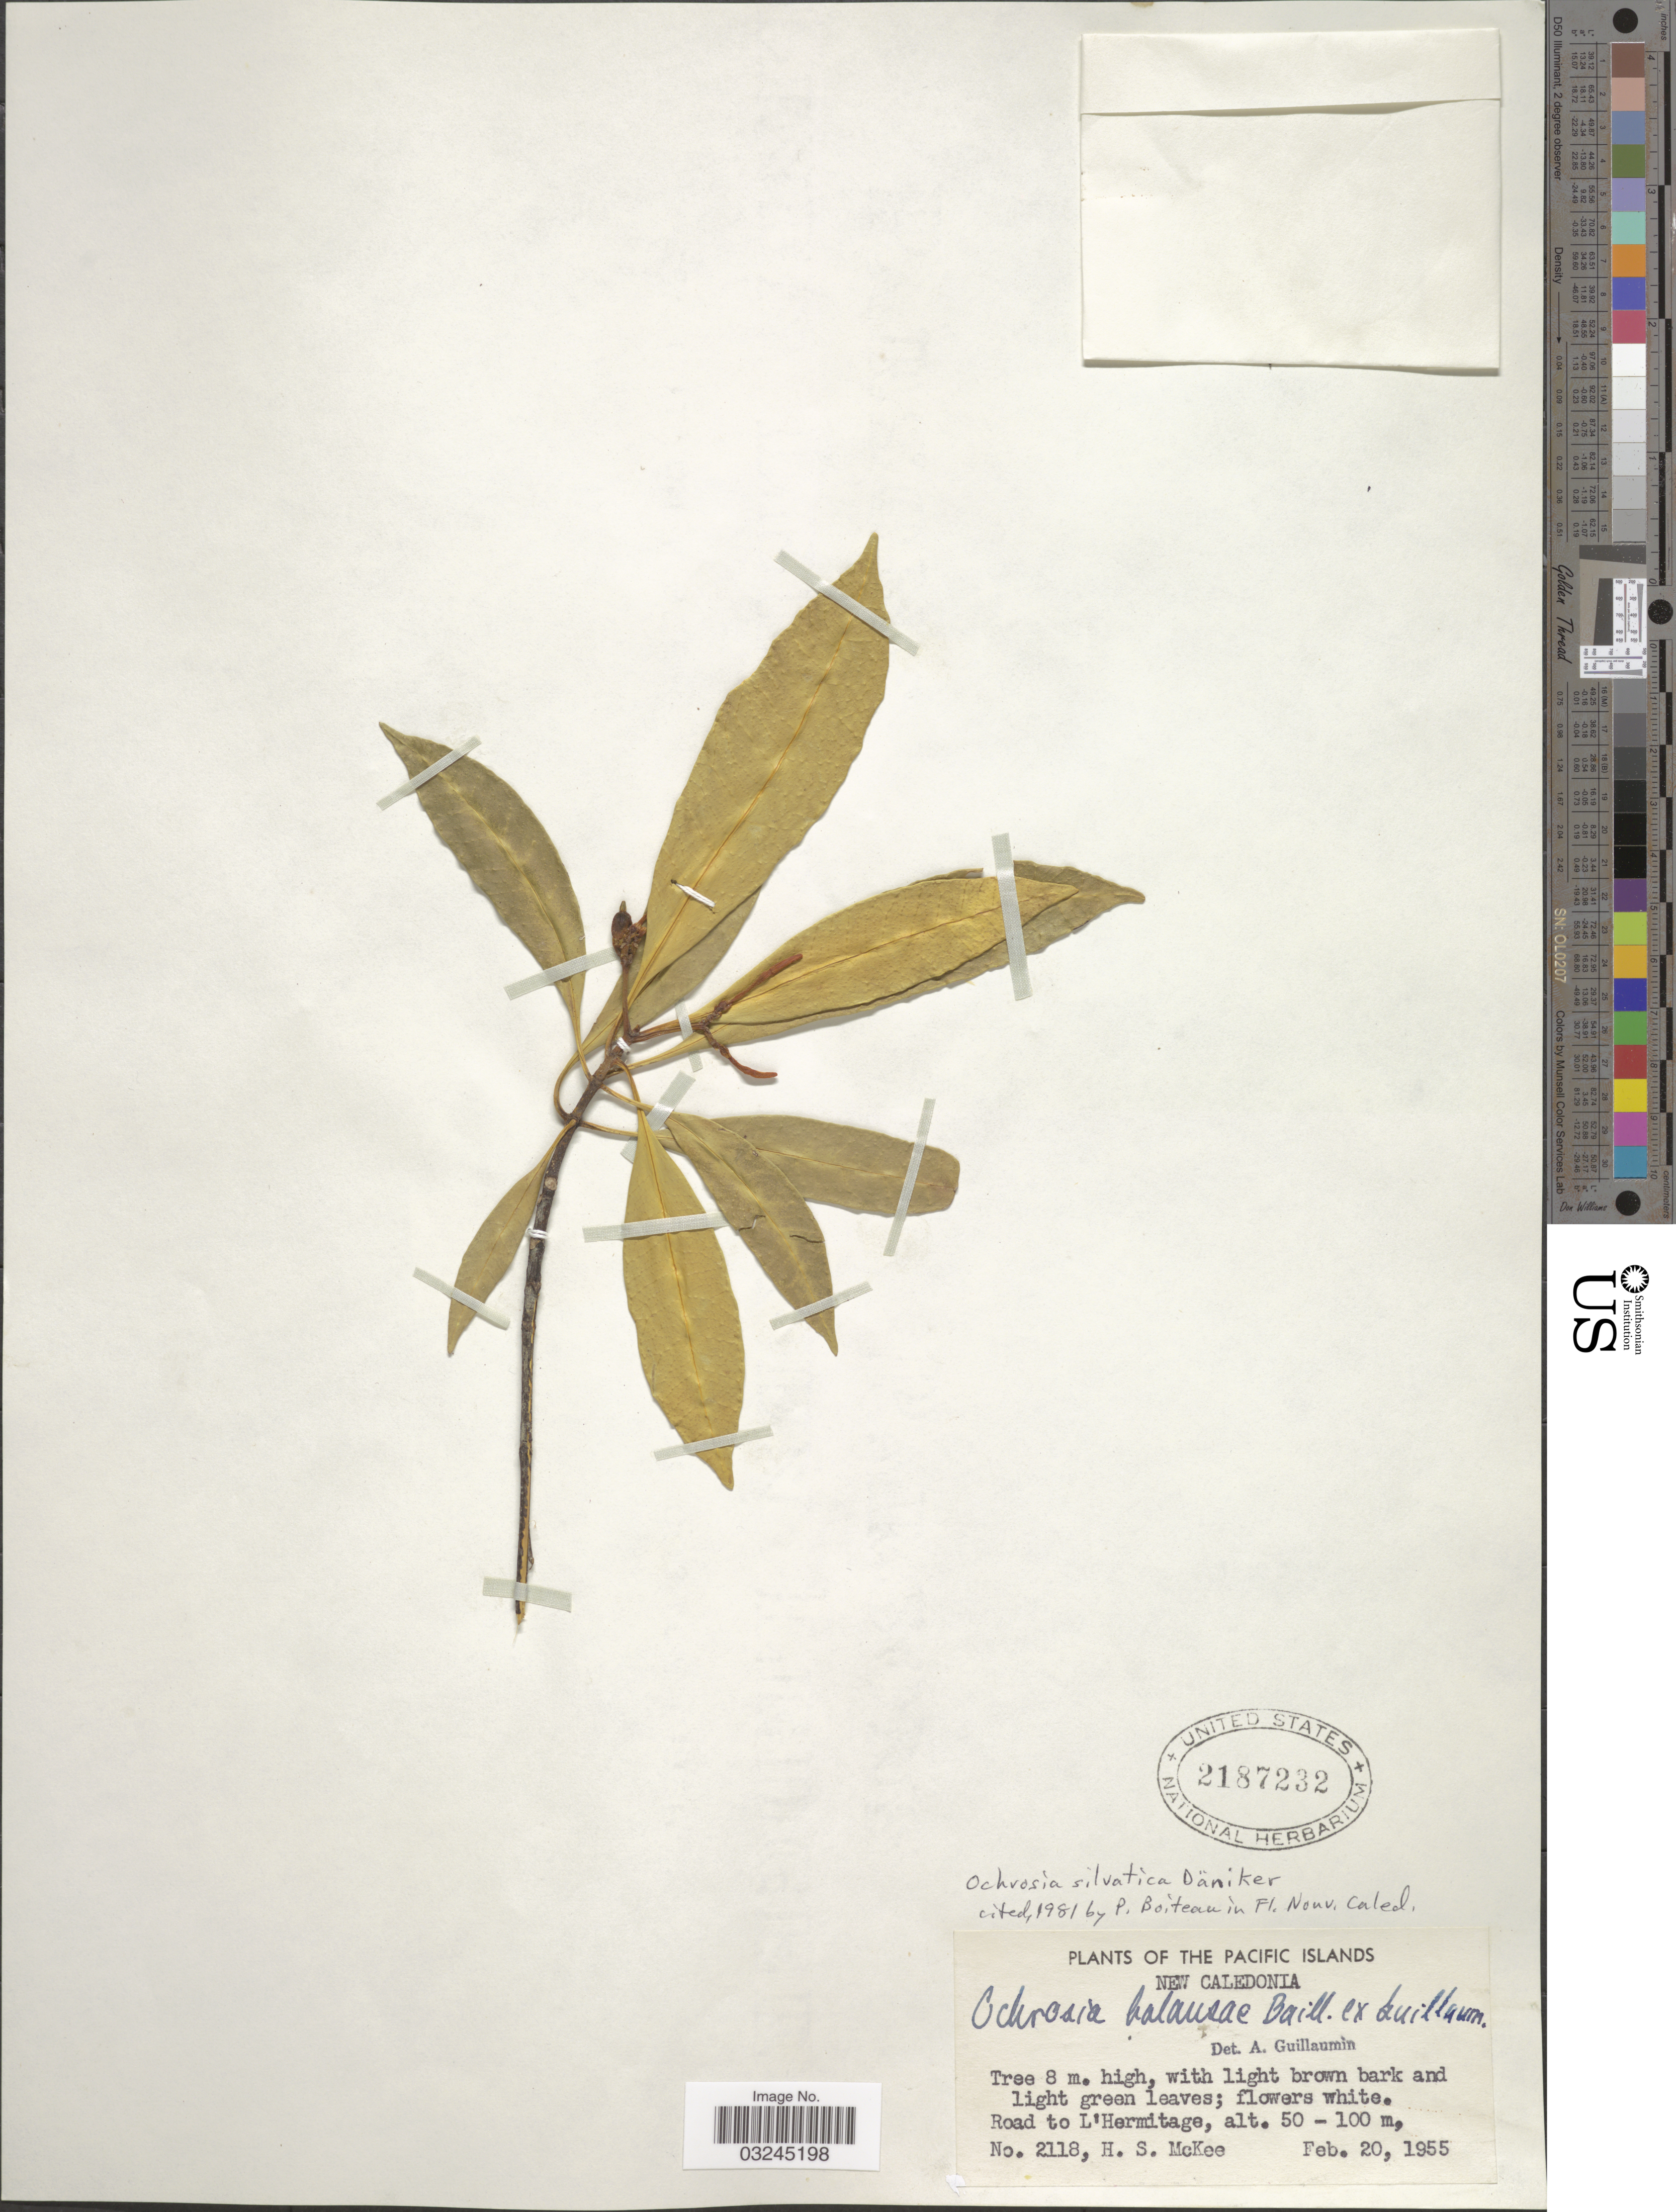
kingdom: Plantae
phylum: Tracheophyta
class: Magnoliopsida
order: Gentianales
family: Apocynaceae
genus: Ochrosia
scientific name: Ochrosia silvatica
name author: Däniker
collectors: H. S. McKee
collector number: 2118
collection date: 1955-02-20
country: New Caledonia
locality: The Pacific Islands. Road to L'Hermitage.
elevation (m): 50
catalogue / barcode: US 2187232